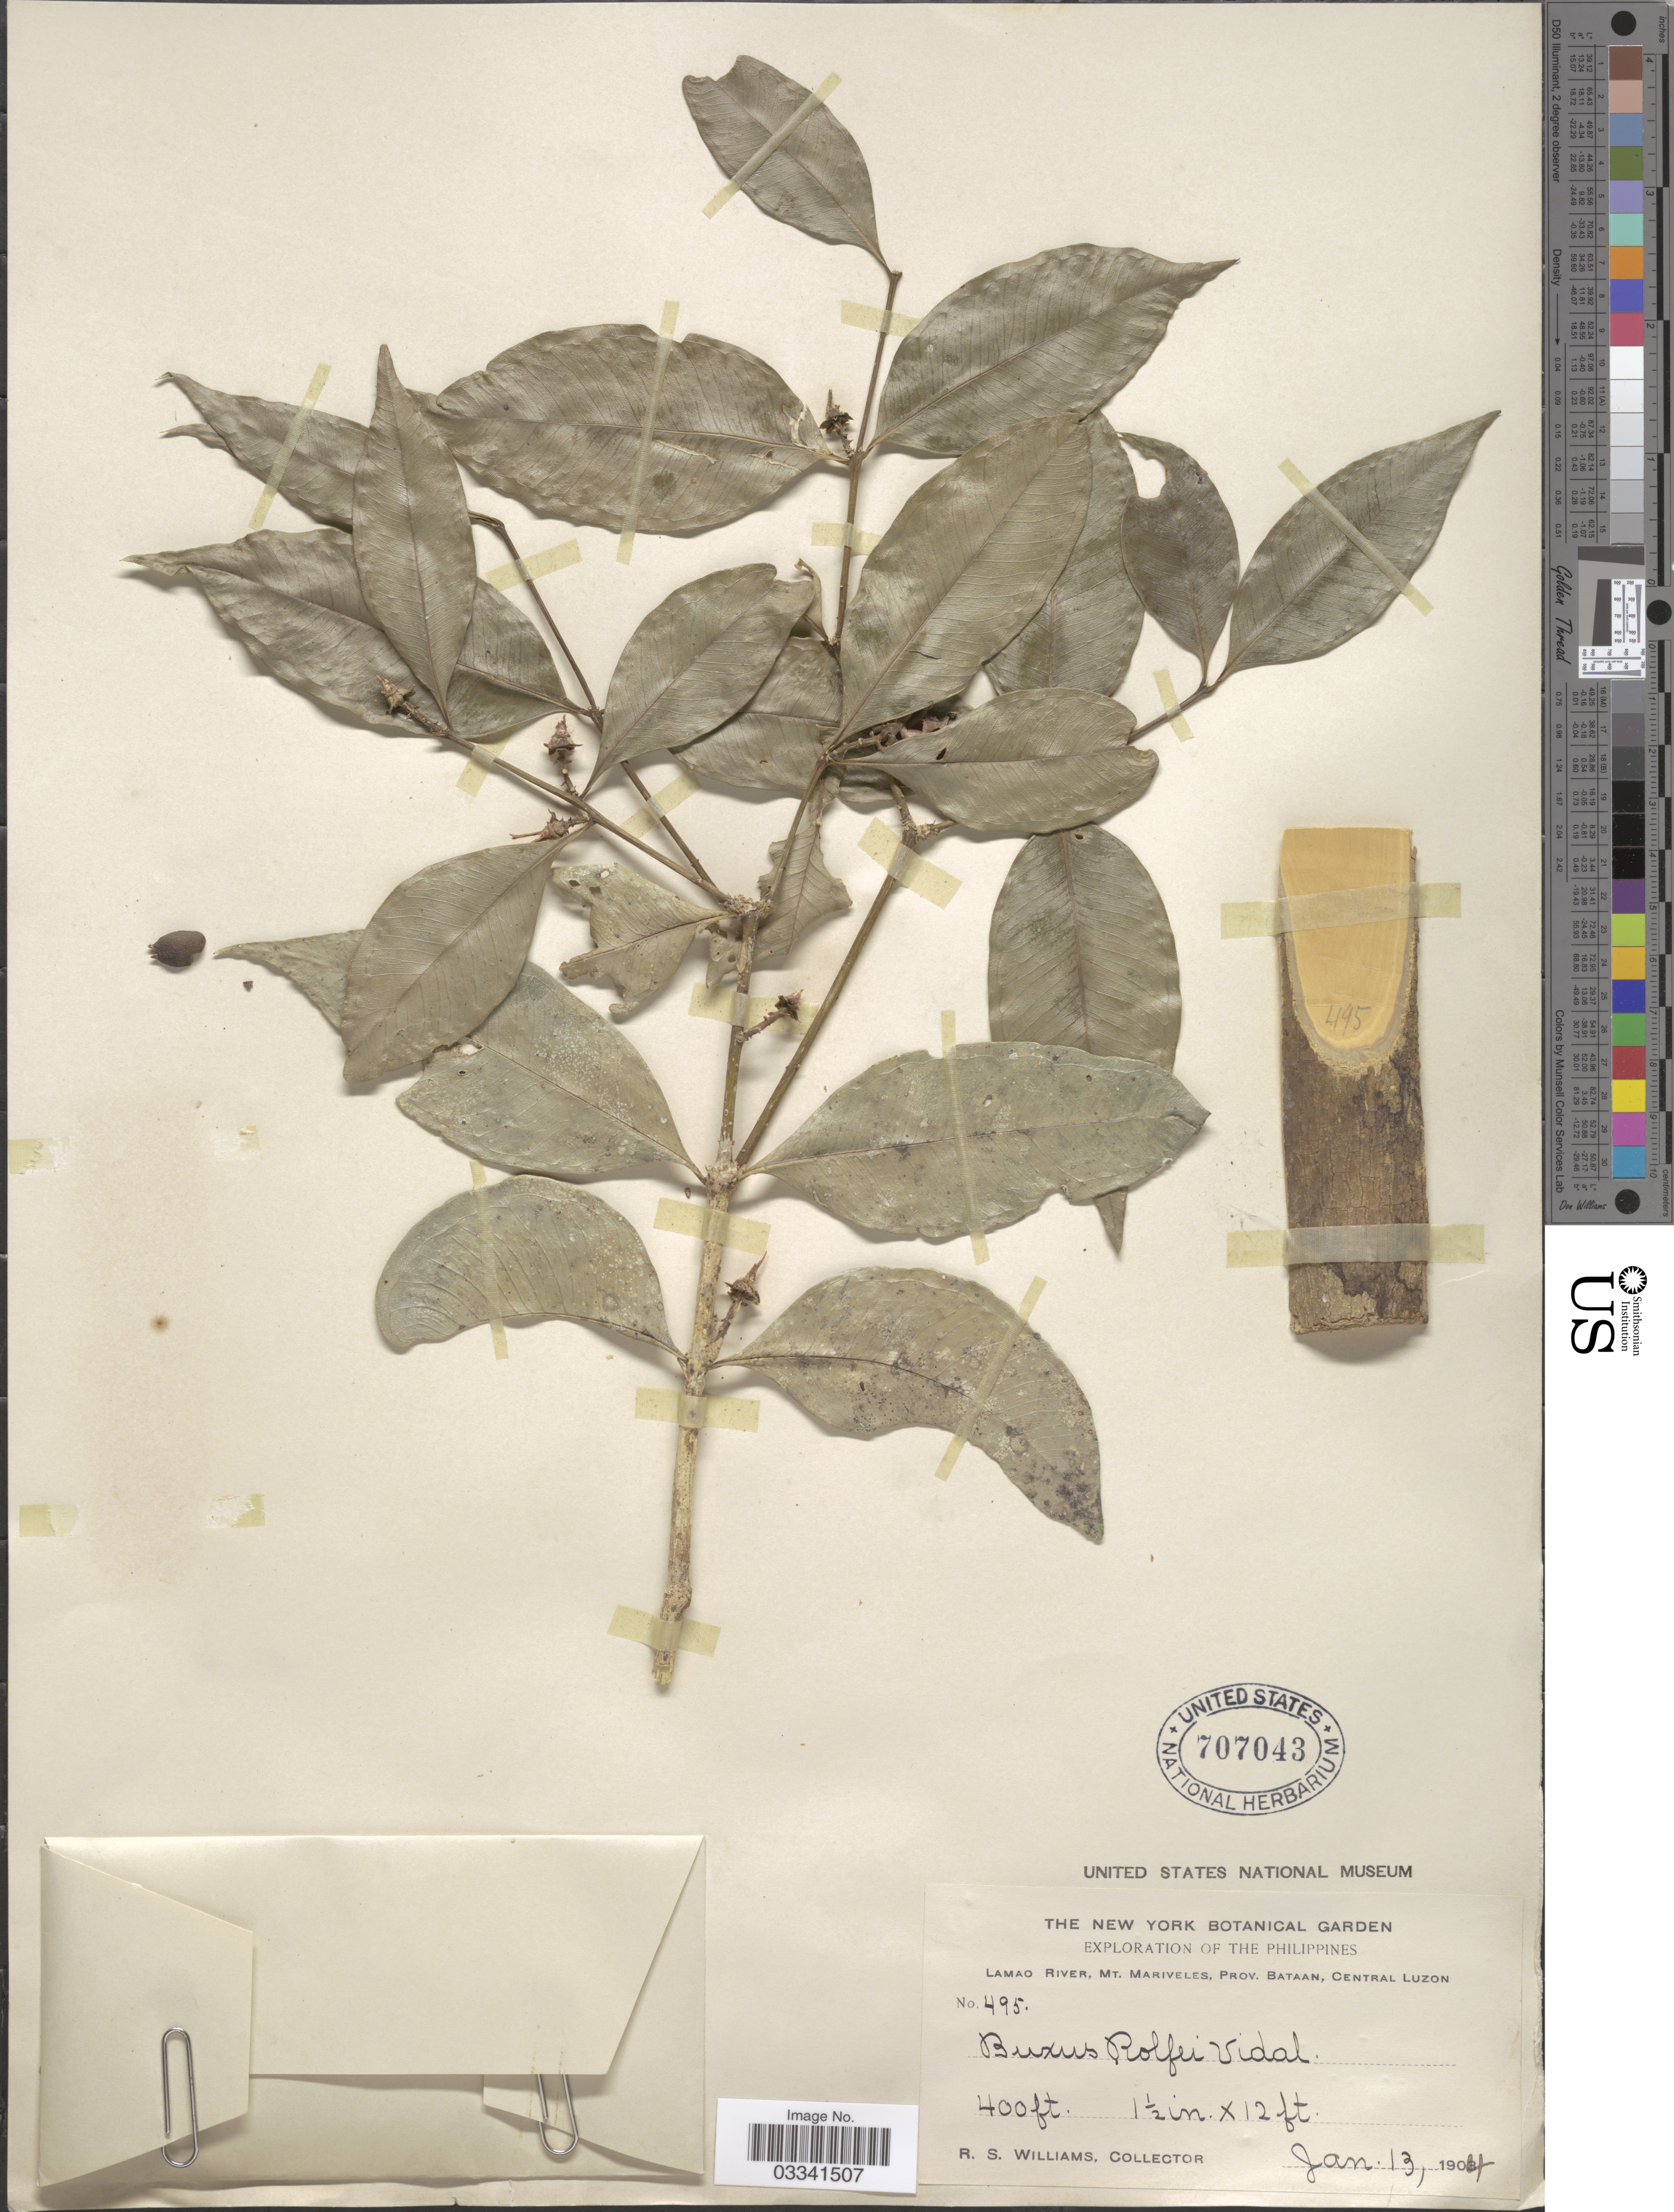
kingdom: Plantae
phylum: Tracheophyta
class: Magnoliopsida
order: Buxales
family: Buxaceae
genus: Buxus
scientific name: Buxus rolfei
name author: S. Vidal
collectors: R. S. Williams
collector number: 495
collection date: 1904-01-13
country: Philippines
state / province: Central Luzon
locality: Lamao River, Mt. Mariveles, Prov. Bataan, Central Luzon.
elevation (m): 122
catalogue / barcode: US 707043